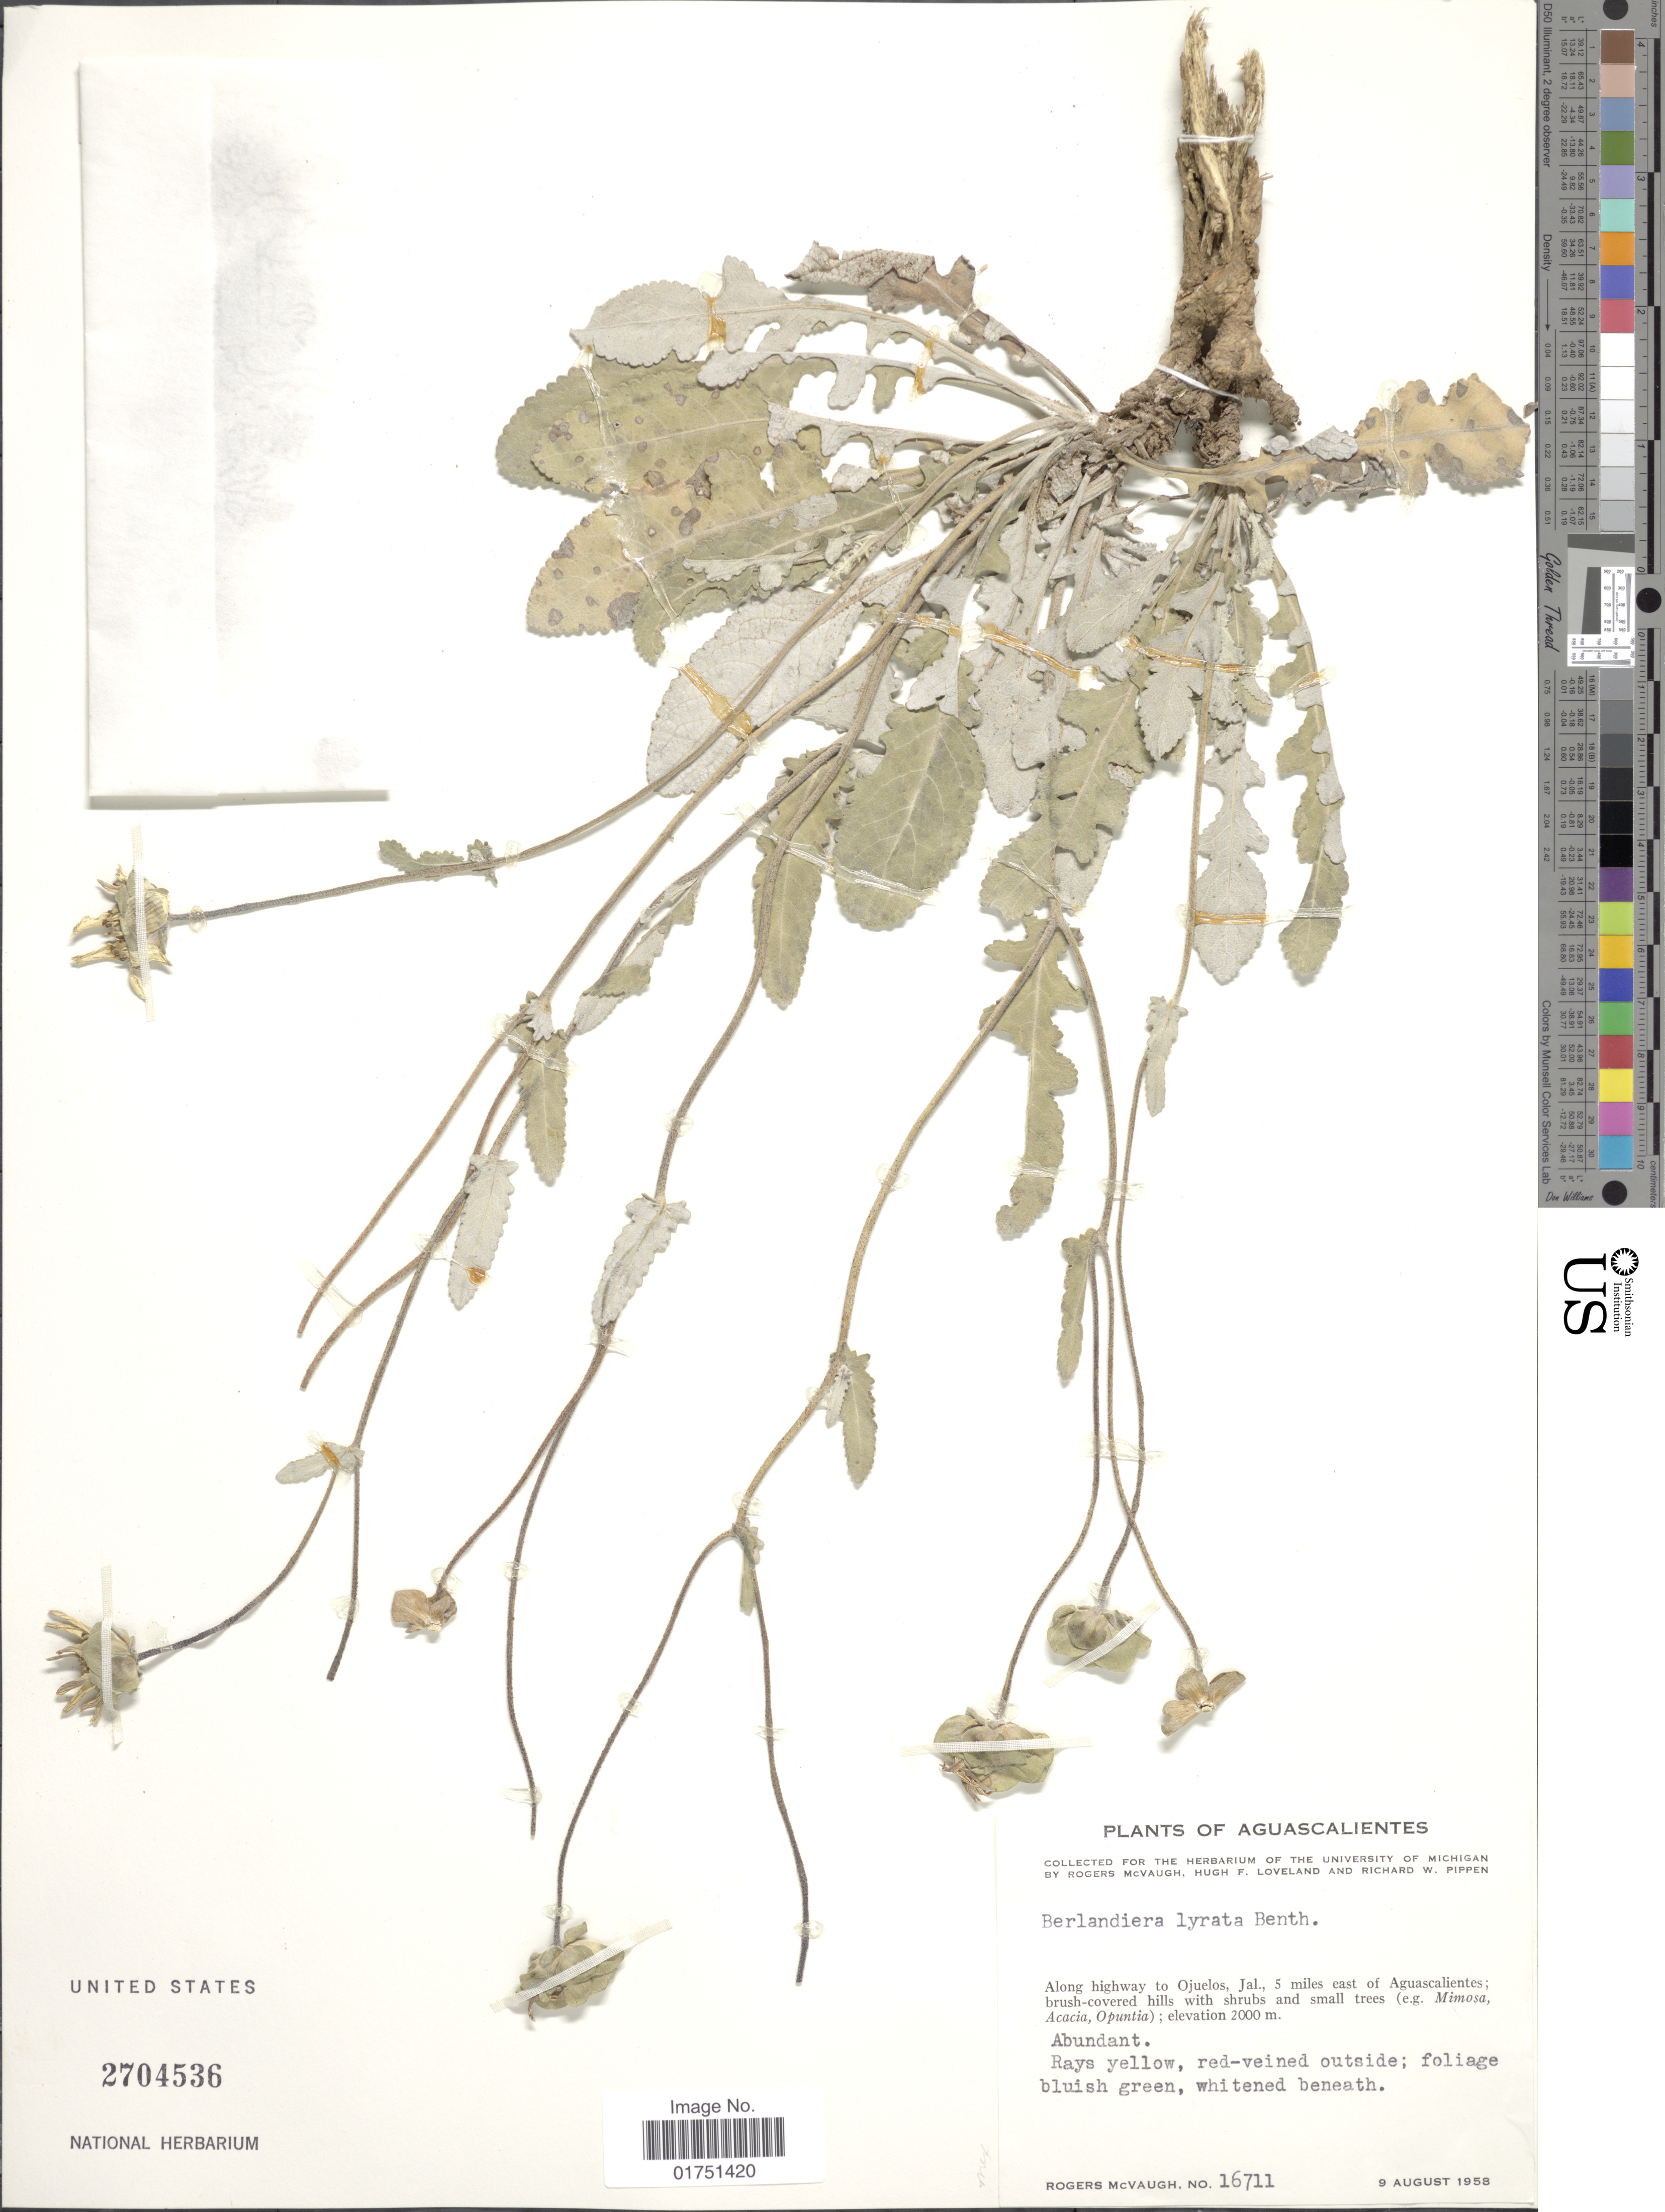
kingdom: Plantae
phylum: Tracheophyta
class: Magnoliopsida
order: Asterales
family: Asteraceae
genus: Berlandiera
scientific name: Berlandiera lyrata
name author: Benth.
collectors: R. McVaugh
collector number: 16711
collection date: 1958-08-09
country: Mexico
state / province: Aguascalientes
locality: Along highway to Ojuelos, Jal., 5 miles east of Aguascalientes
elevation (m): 2000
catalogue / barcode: US 2704536